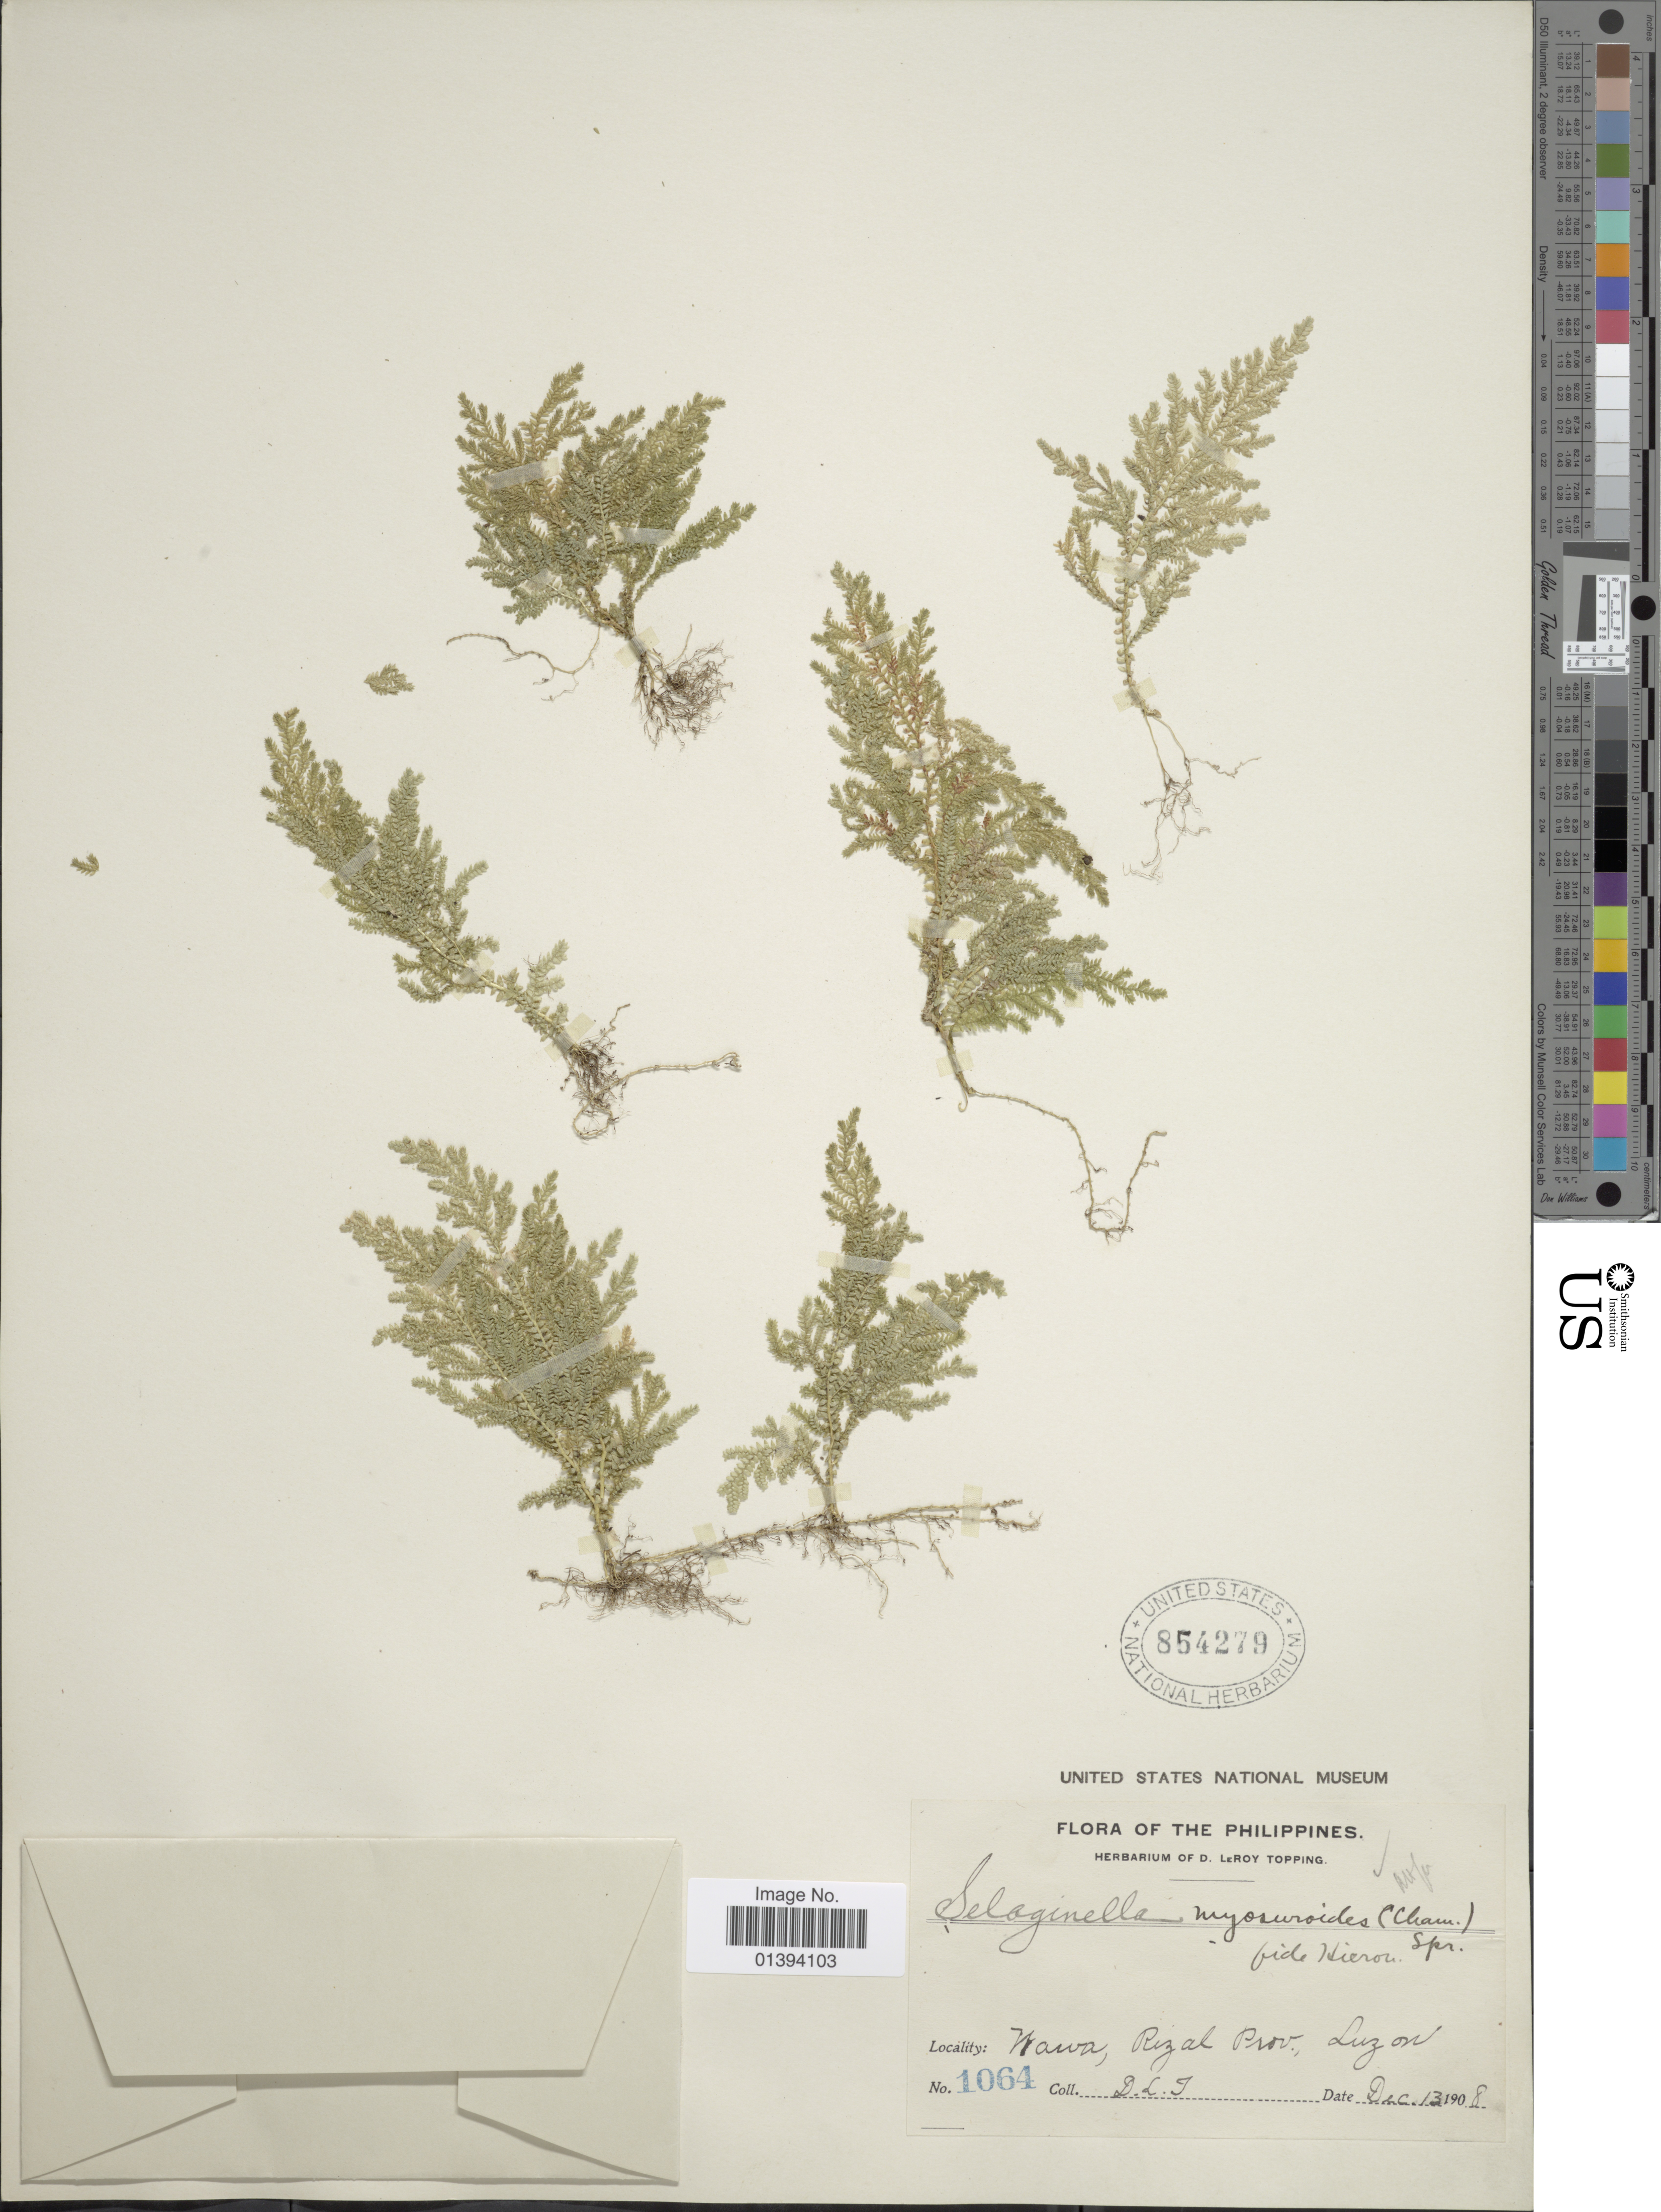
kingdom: Plantae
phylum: Tracheophyta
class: Lycopodiopsida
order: Selaginellales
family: Selaginellaceae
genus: Selaginella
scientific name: Selaginella myosuroides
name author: (Kaulf.) Spring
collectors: D. L. Topping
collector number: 1064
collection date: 1908-12-13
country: Philippines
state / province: Central Luzon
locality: Wawa, Rizal Prov. Luzon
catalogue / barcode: US 854279